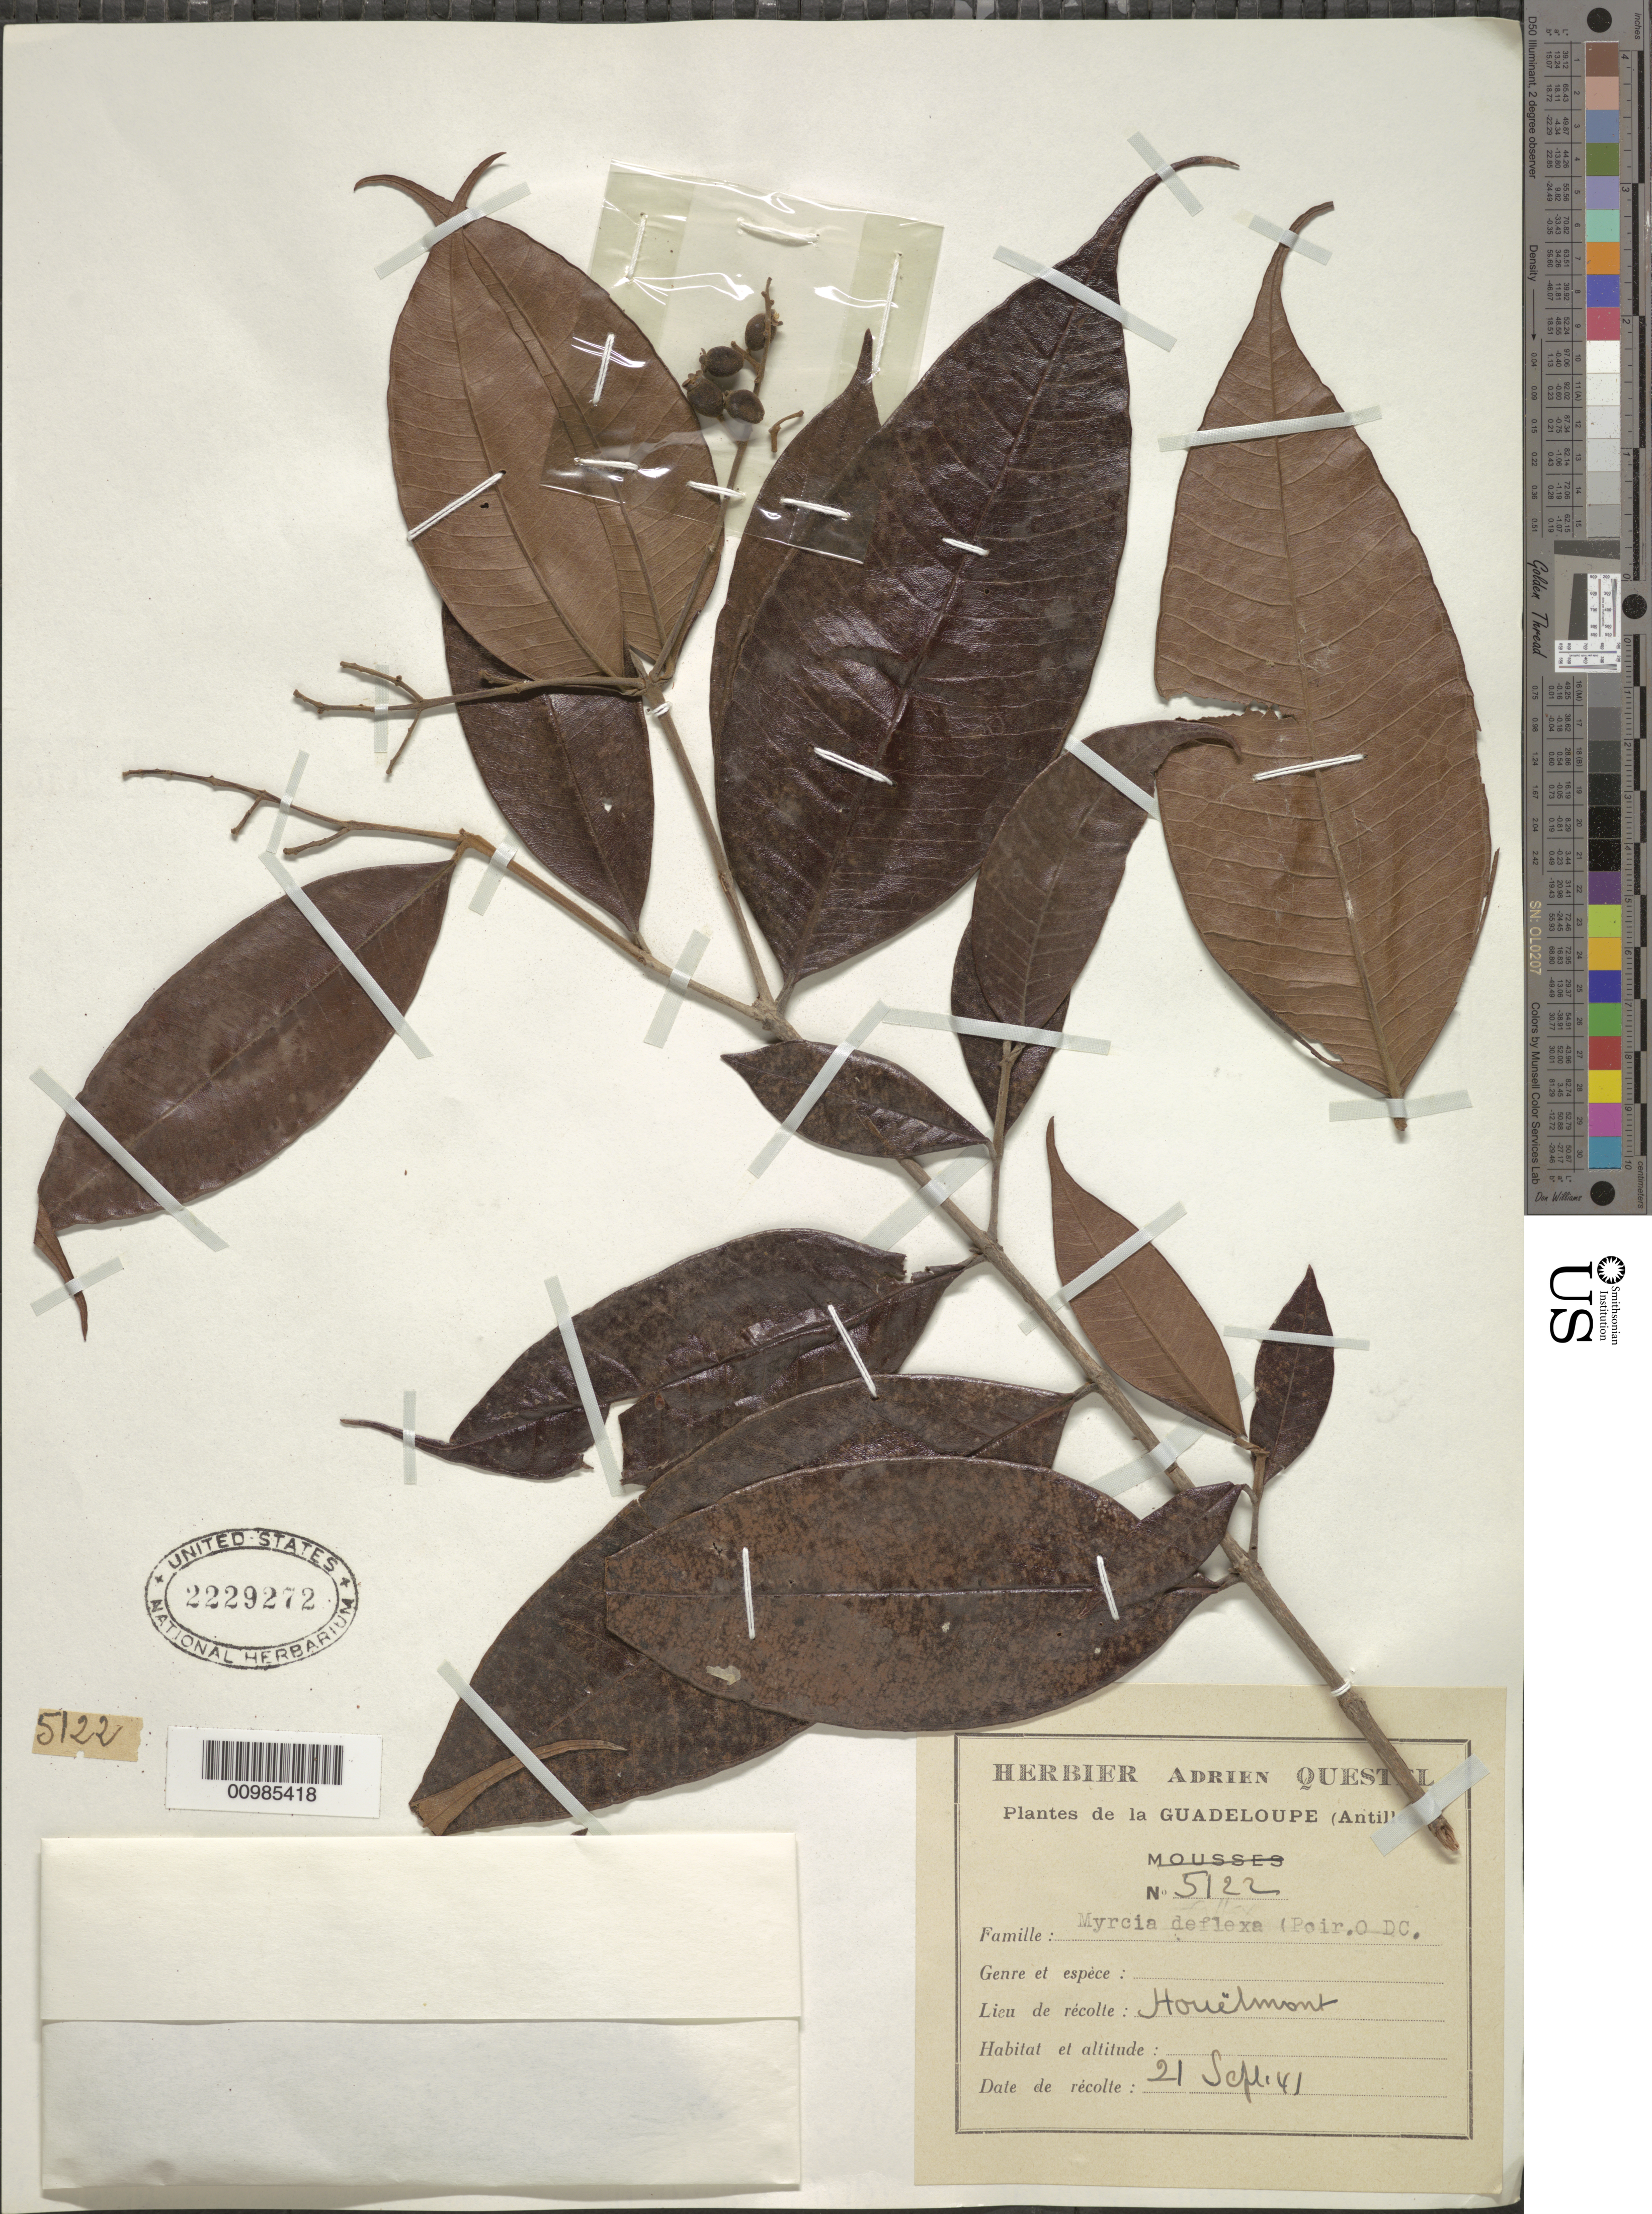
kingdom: Plantae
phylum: Tracheophyta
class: Magnoliopsida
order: Myrtales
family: Myrtaceae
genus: Myrcia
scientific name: Myrcia deflexa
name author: (Poir.) DC.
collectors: R. Quentin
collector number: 5122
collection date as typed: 21 Sep 1941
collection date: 1941-09-21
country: Guadeloupe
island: Basse Terre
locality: Houelmont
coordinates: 0 N, 0 E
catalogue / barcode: US 2229272